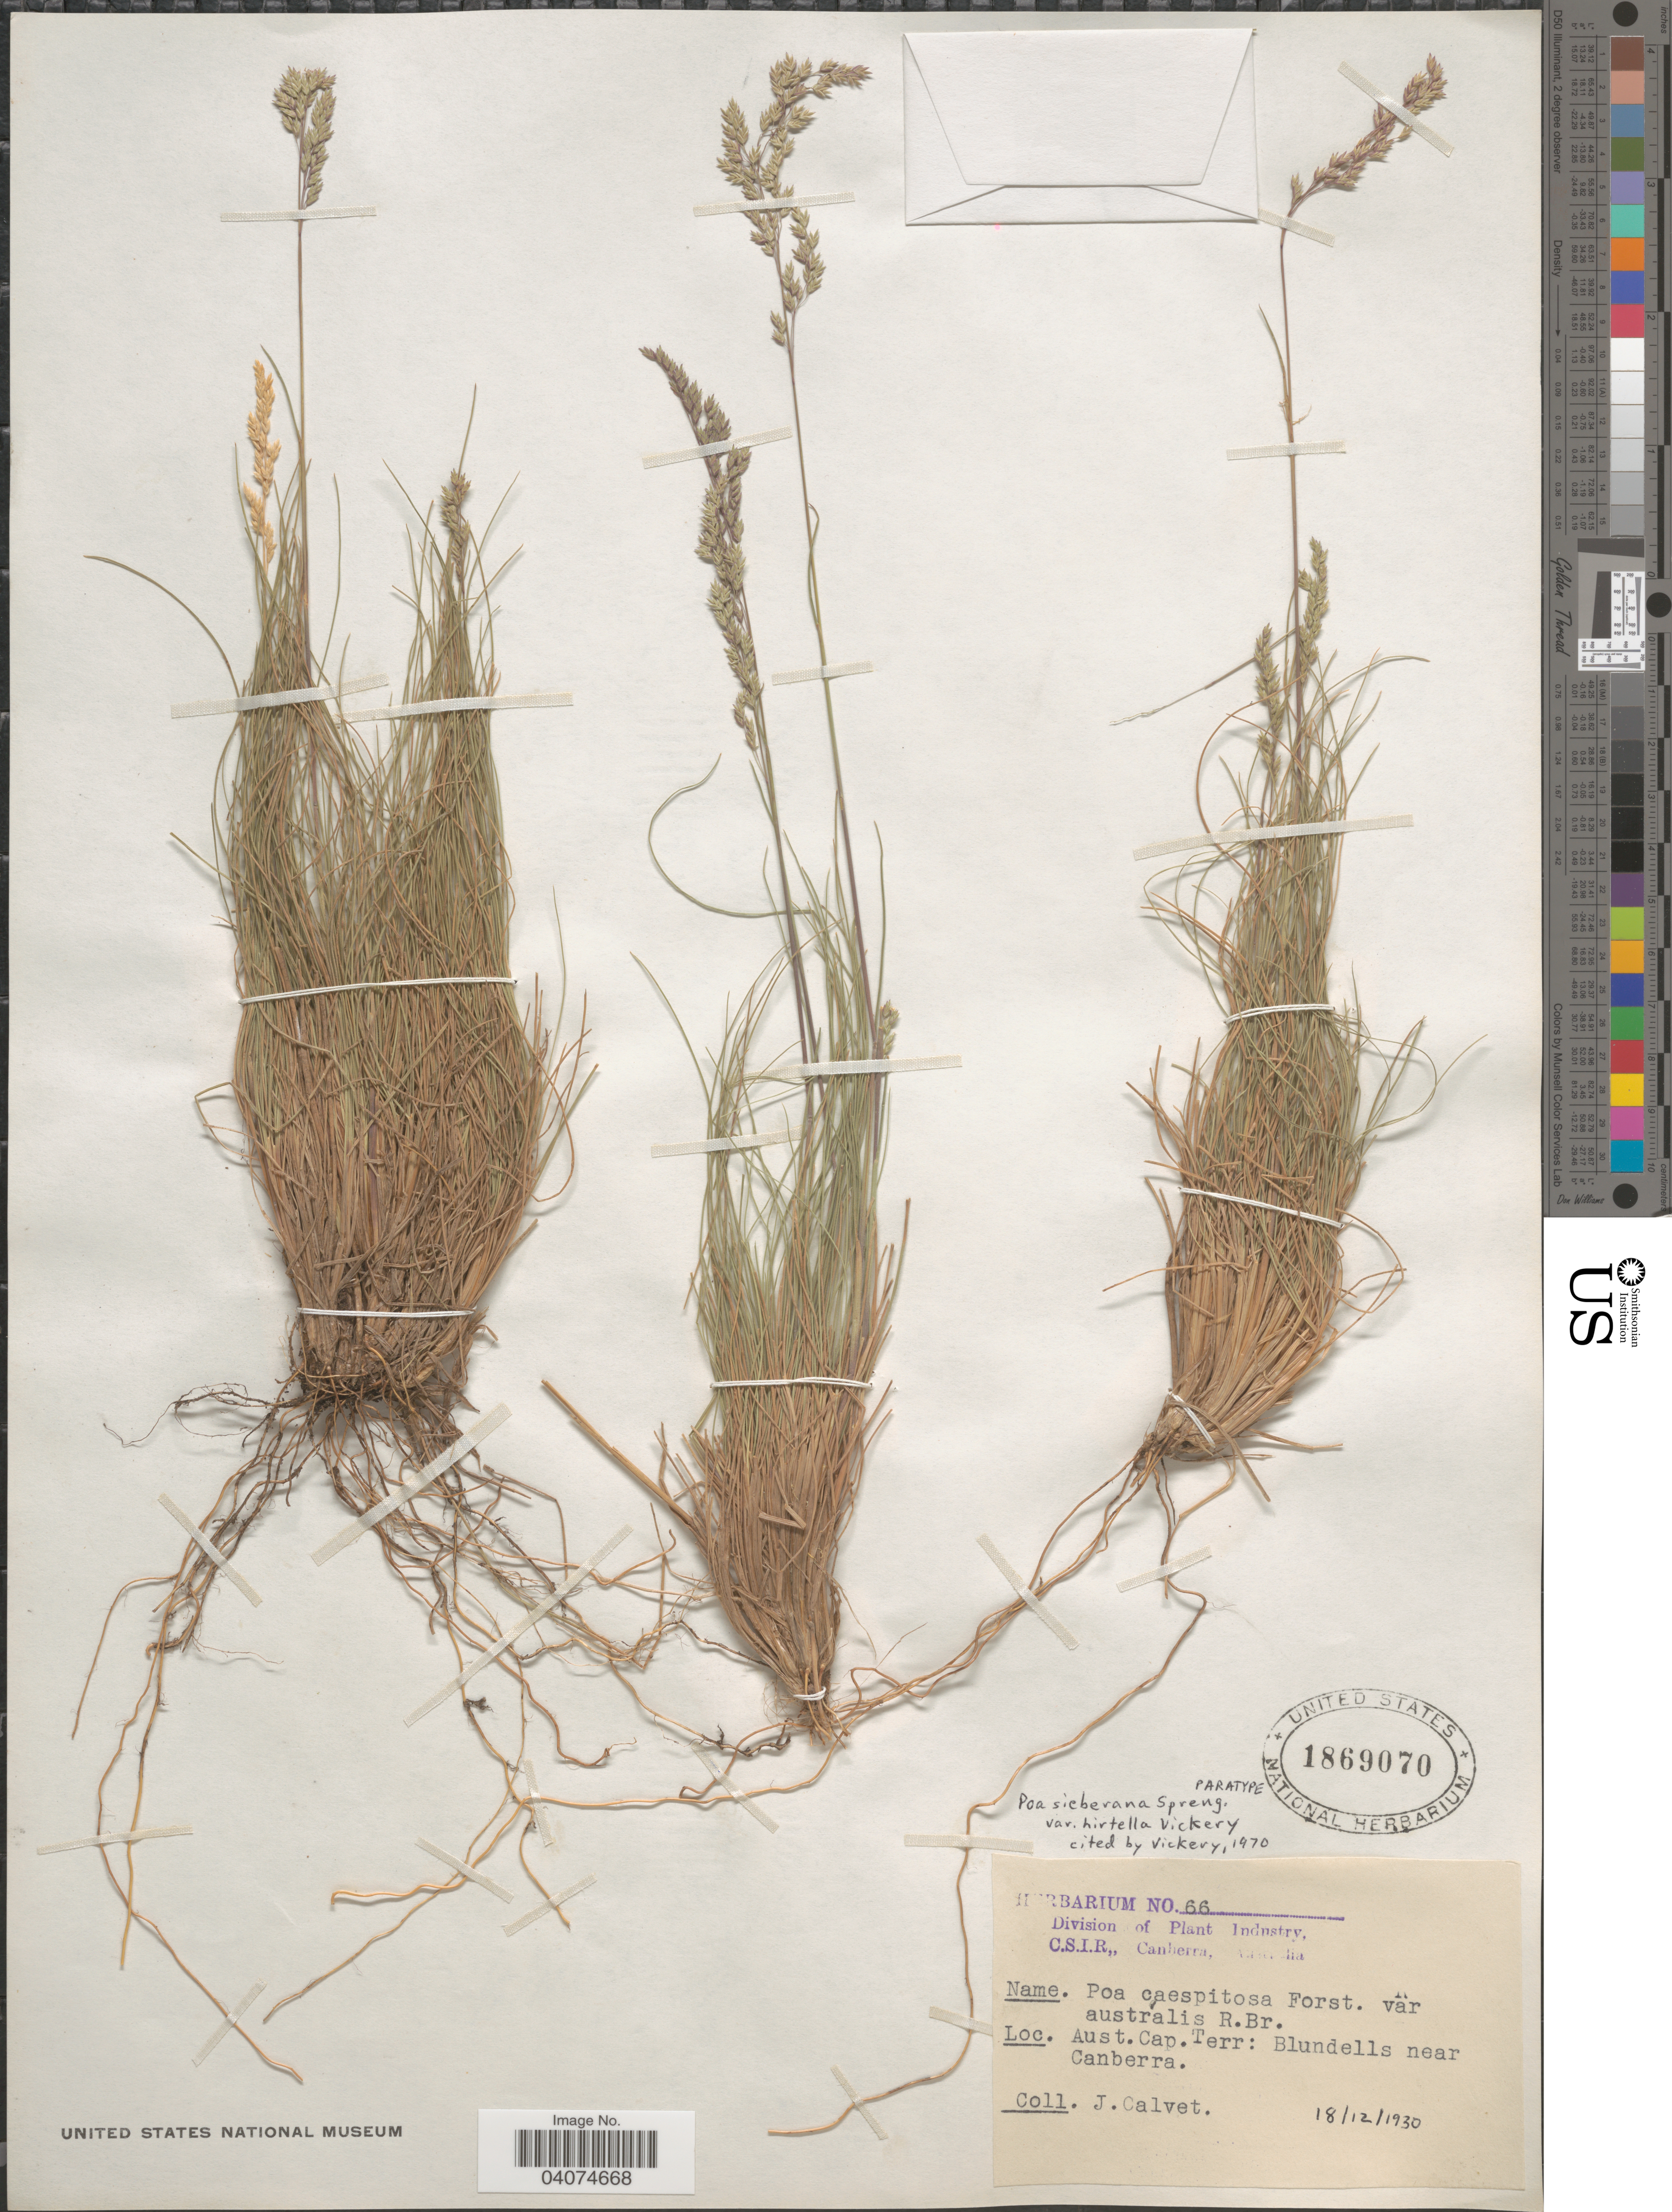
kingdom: Plantae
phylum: Tracheophyta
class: Liliopsida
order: Poales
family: Poaceae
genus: Poa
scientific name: Poa sieberiana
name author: Spreng.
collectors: J. Calvet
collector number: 66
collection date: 1930-12-18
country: Australia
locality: Aust. Cap. Terr: Blundells near Canberra.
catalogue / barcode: US 1869070